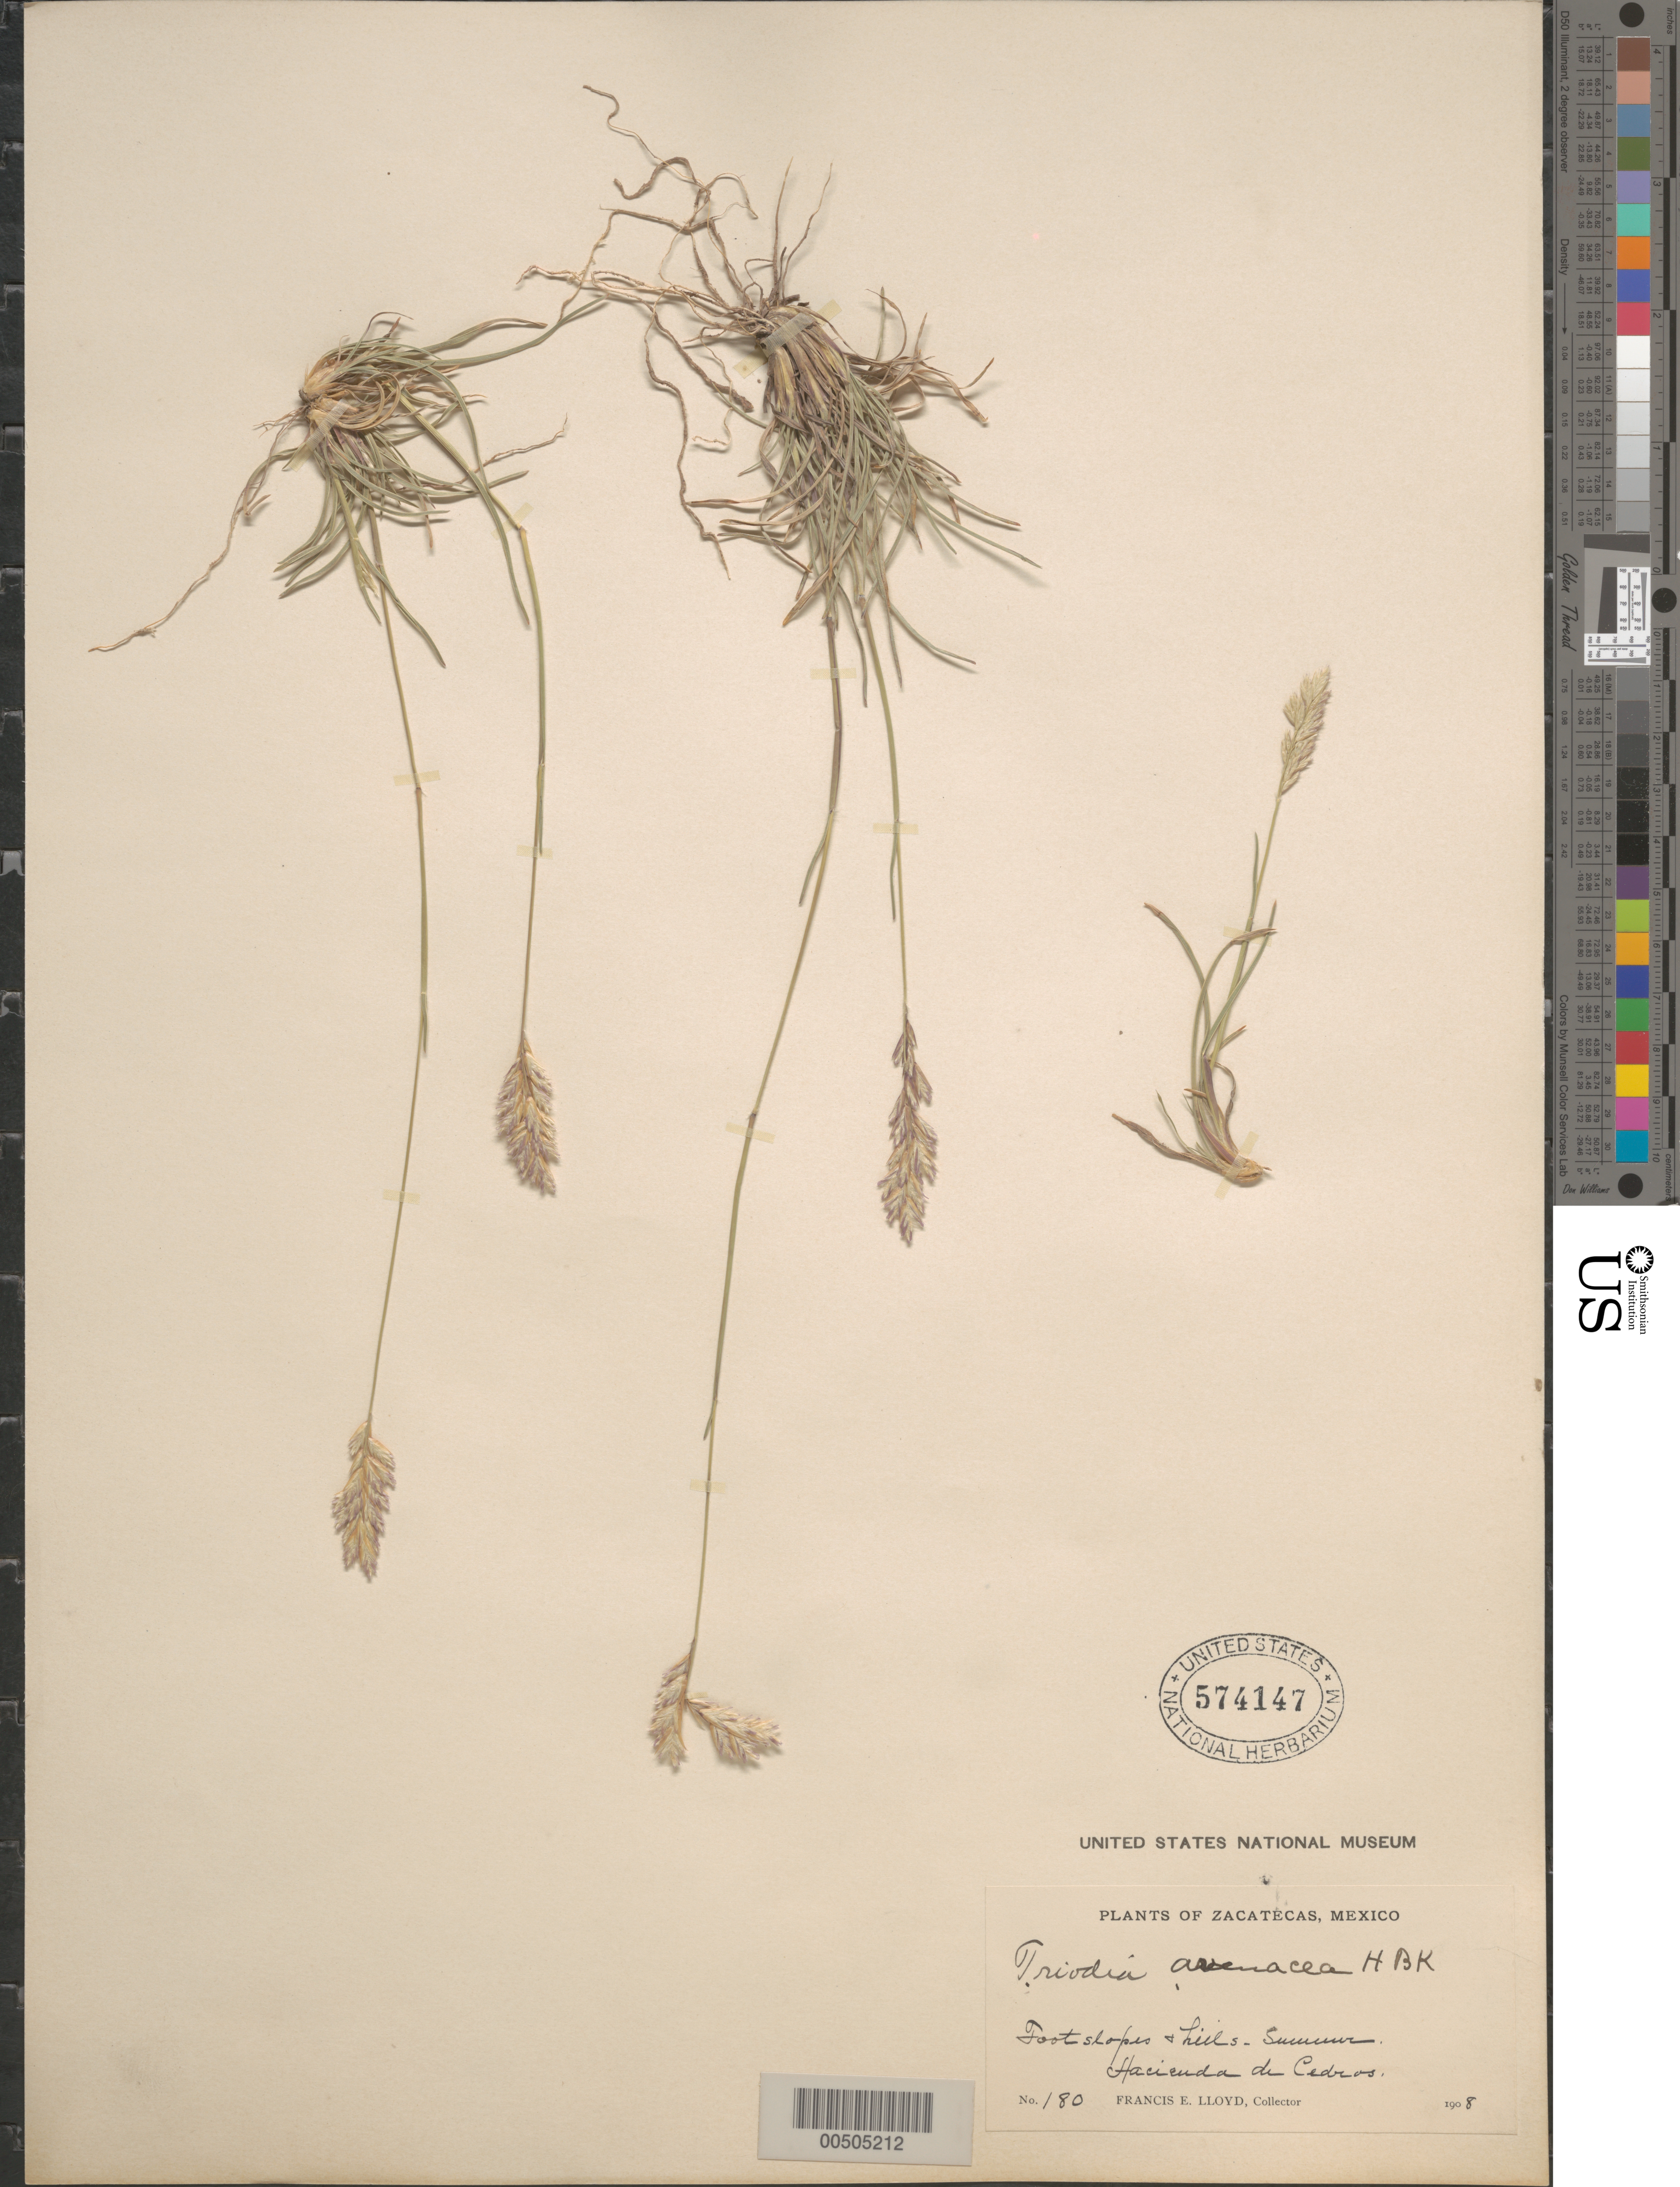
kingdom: Plantae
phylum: Tracheophyta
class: Liliopsida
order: Poales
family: Poaceae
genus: Erioneuron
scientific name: Erioneuron avenaceum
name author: (Kunth) Tateoka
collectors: F. E. Lloyd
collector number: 180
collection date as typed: Sum 1908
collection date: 1908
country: Mexico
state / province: Zacatecas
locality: Hacienda de Cedros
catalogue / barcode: US 574147